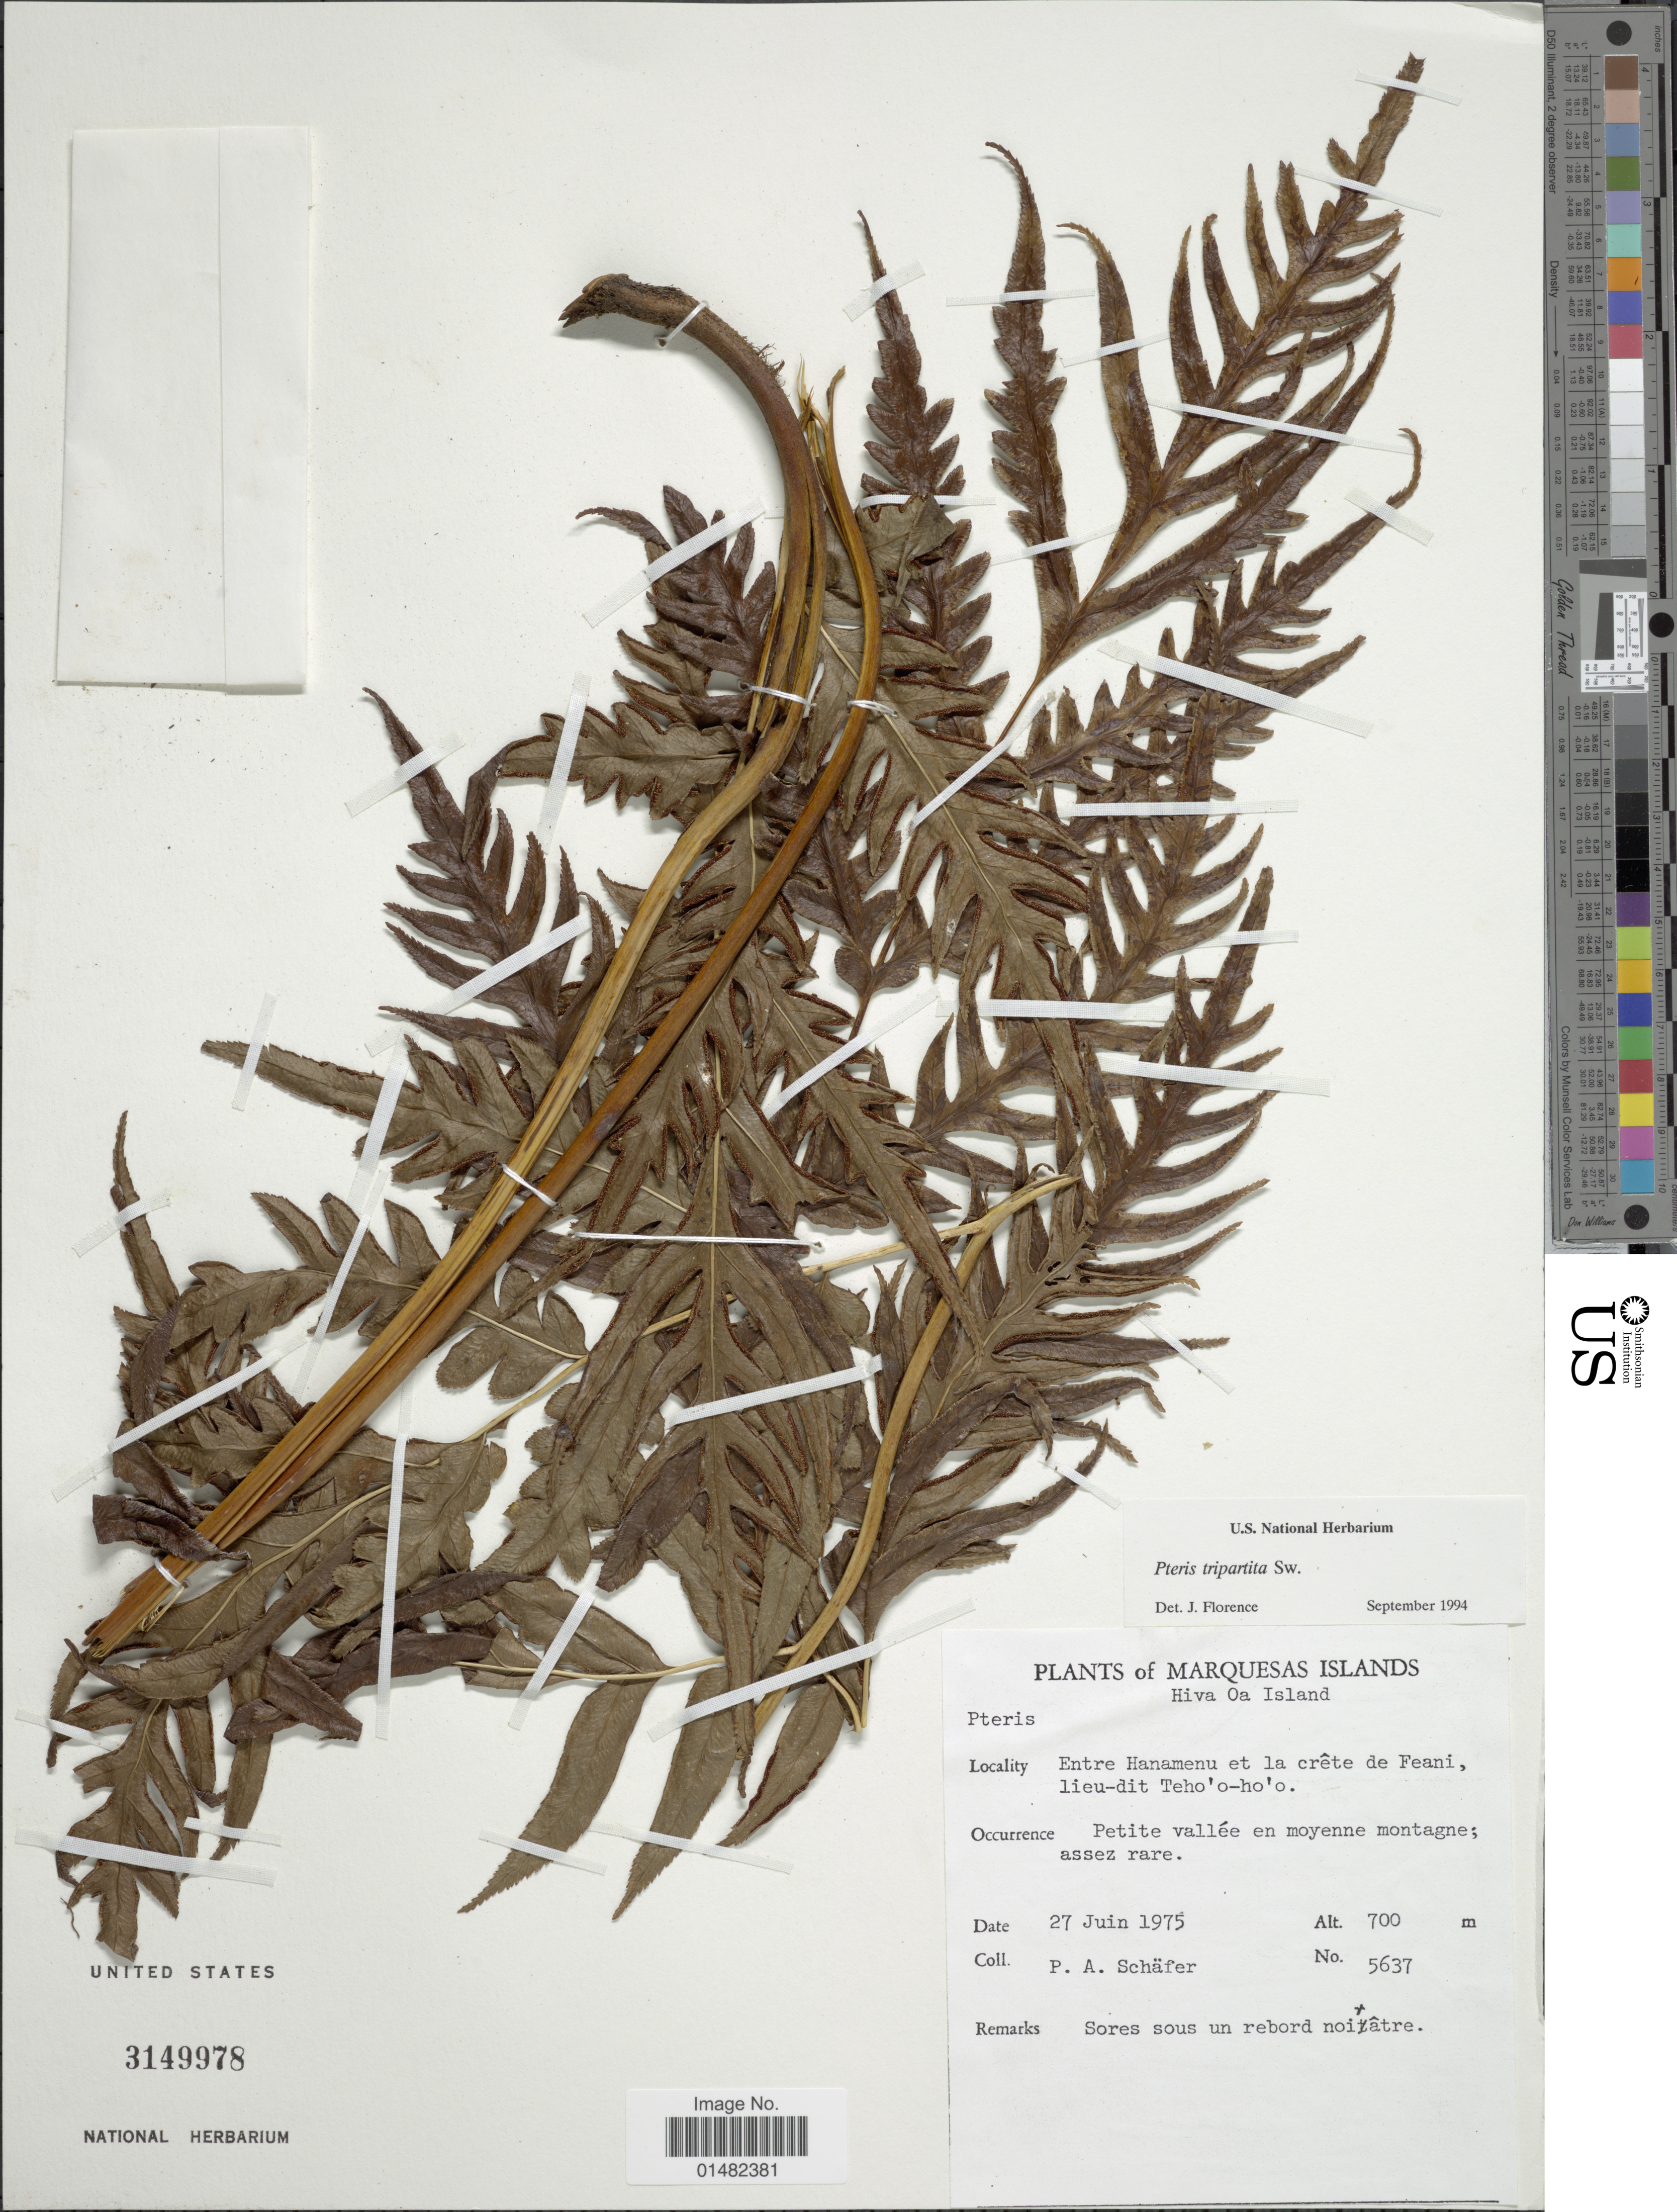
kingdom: Plantae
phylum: Tracheophyta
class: Polypodiopsida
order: Polypodiales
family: Pteridaceae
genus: Pteris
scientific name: Pteris comans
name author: G. Forst.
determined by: Florence, J.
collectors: P. Schafer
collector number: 5637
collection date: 1975-06-27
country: French Polynesia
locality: Marquesas Islands, Hiva Oas Island, Entre Hanamenu et la crête de Feani, lieu-dit Teho'o-ho'o, Petite vallée en moyenne montagne; assez rare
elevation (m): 700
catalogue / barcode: US 3149978